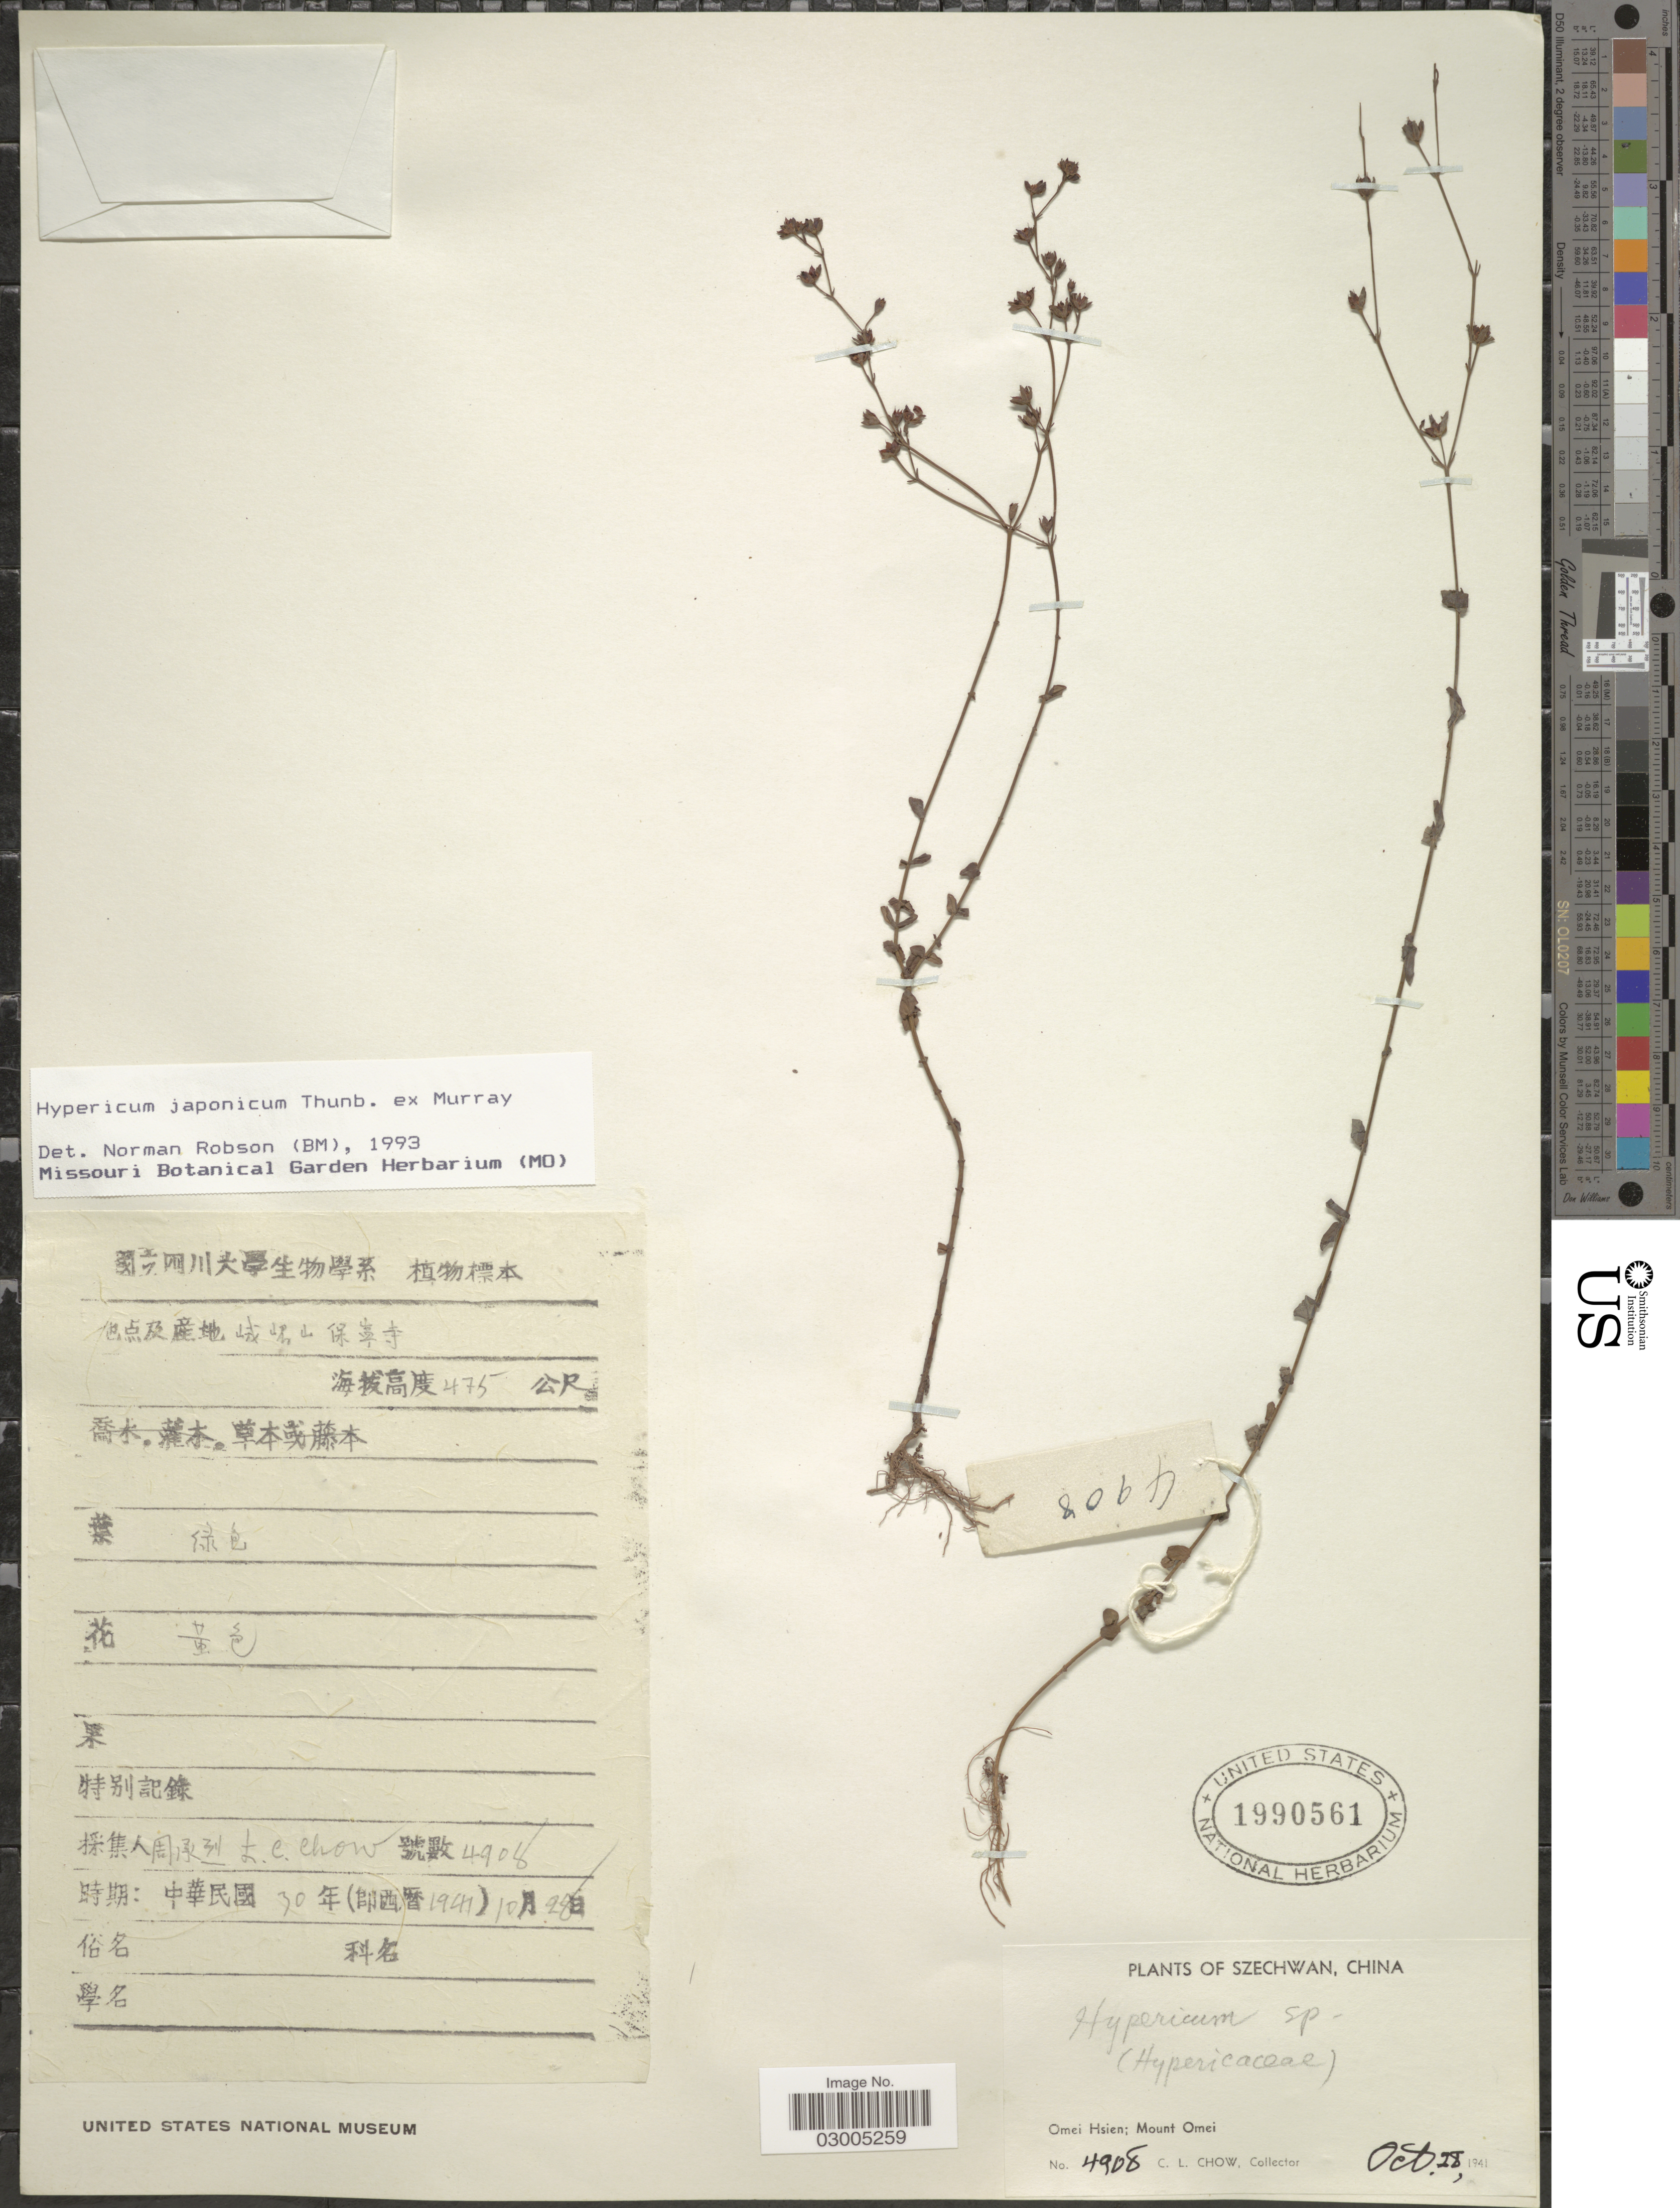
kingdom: Plantae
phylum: Tracheophyta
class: Magnoliopsida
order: Malpighiales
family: Hypericaceae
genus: Hypericum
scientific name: Hypericum japonicum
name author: Thunb.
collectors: C. Chow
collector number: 4908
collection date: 1941-10-28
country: China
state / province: Sichuan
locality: Szechwan. Omei Hsien: Mount Omei.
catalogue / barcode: US 1990561